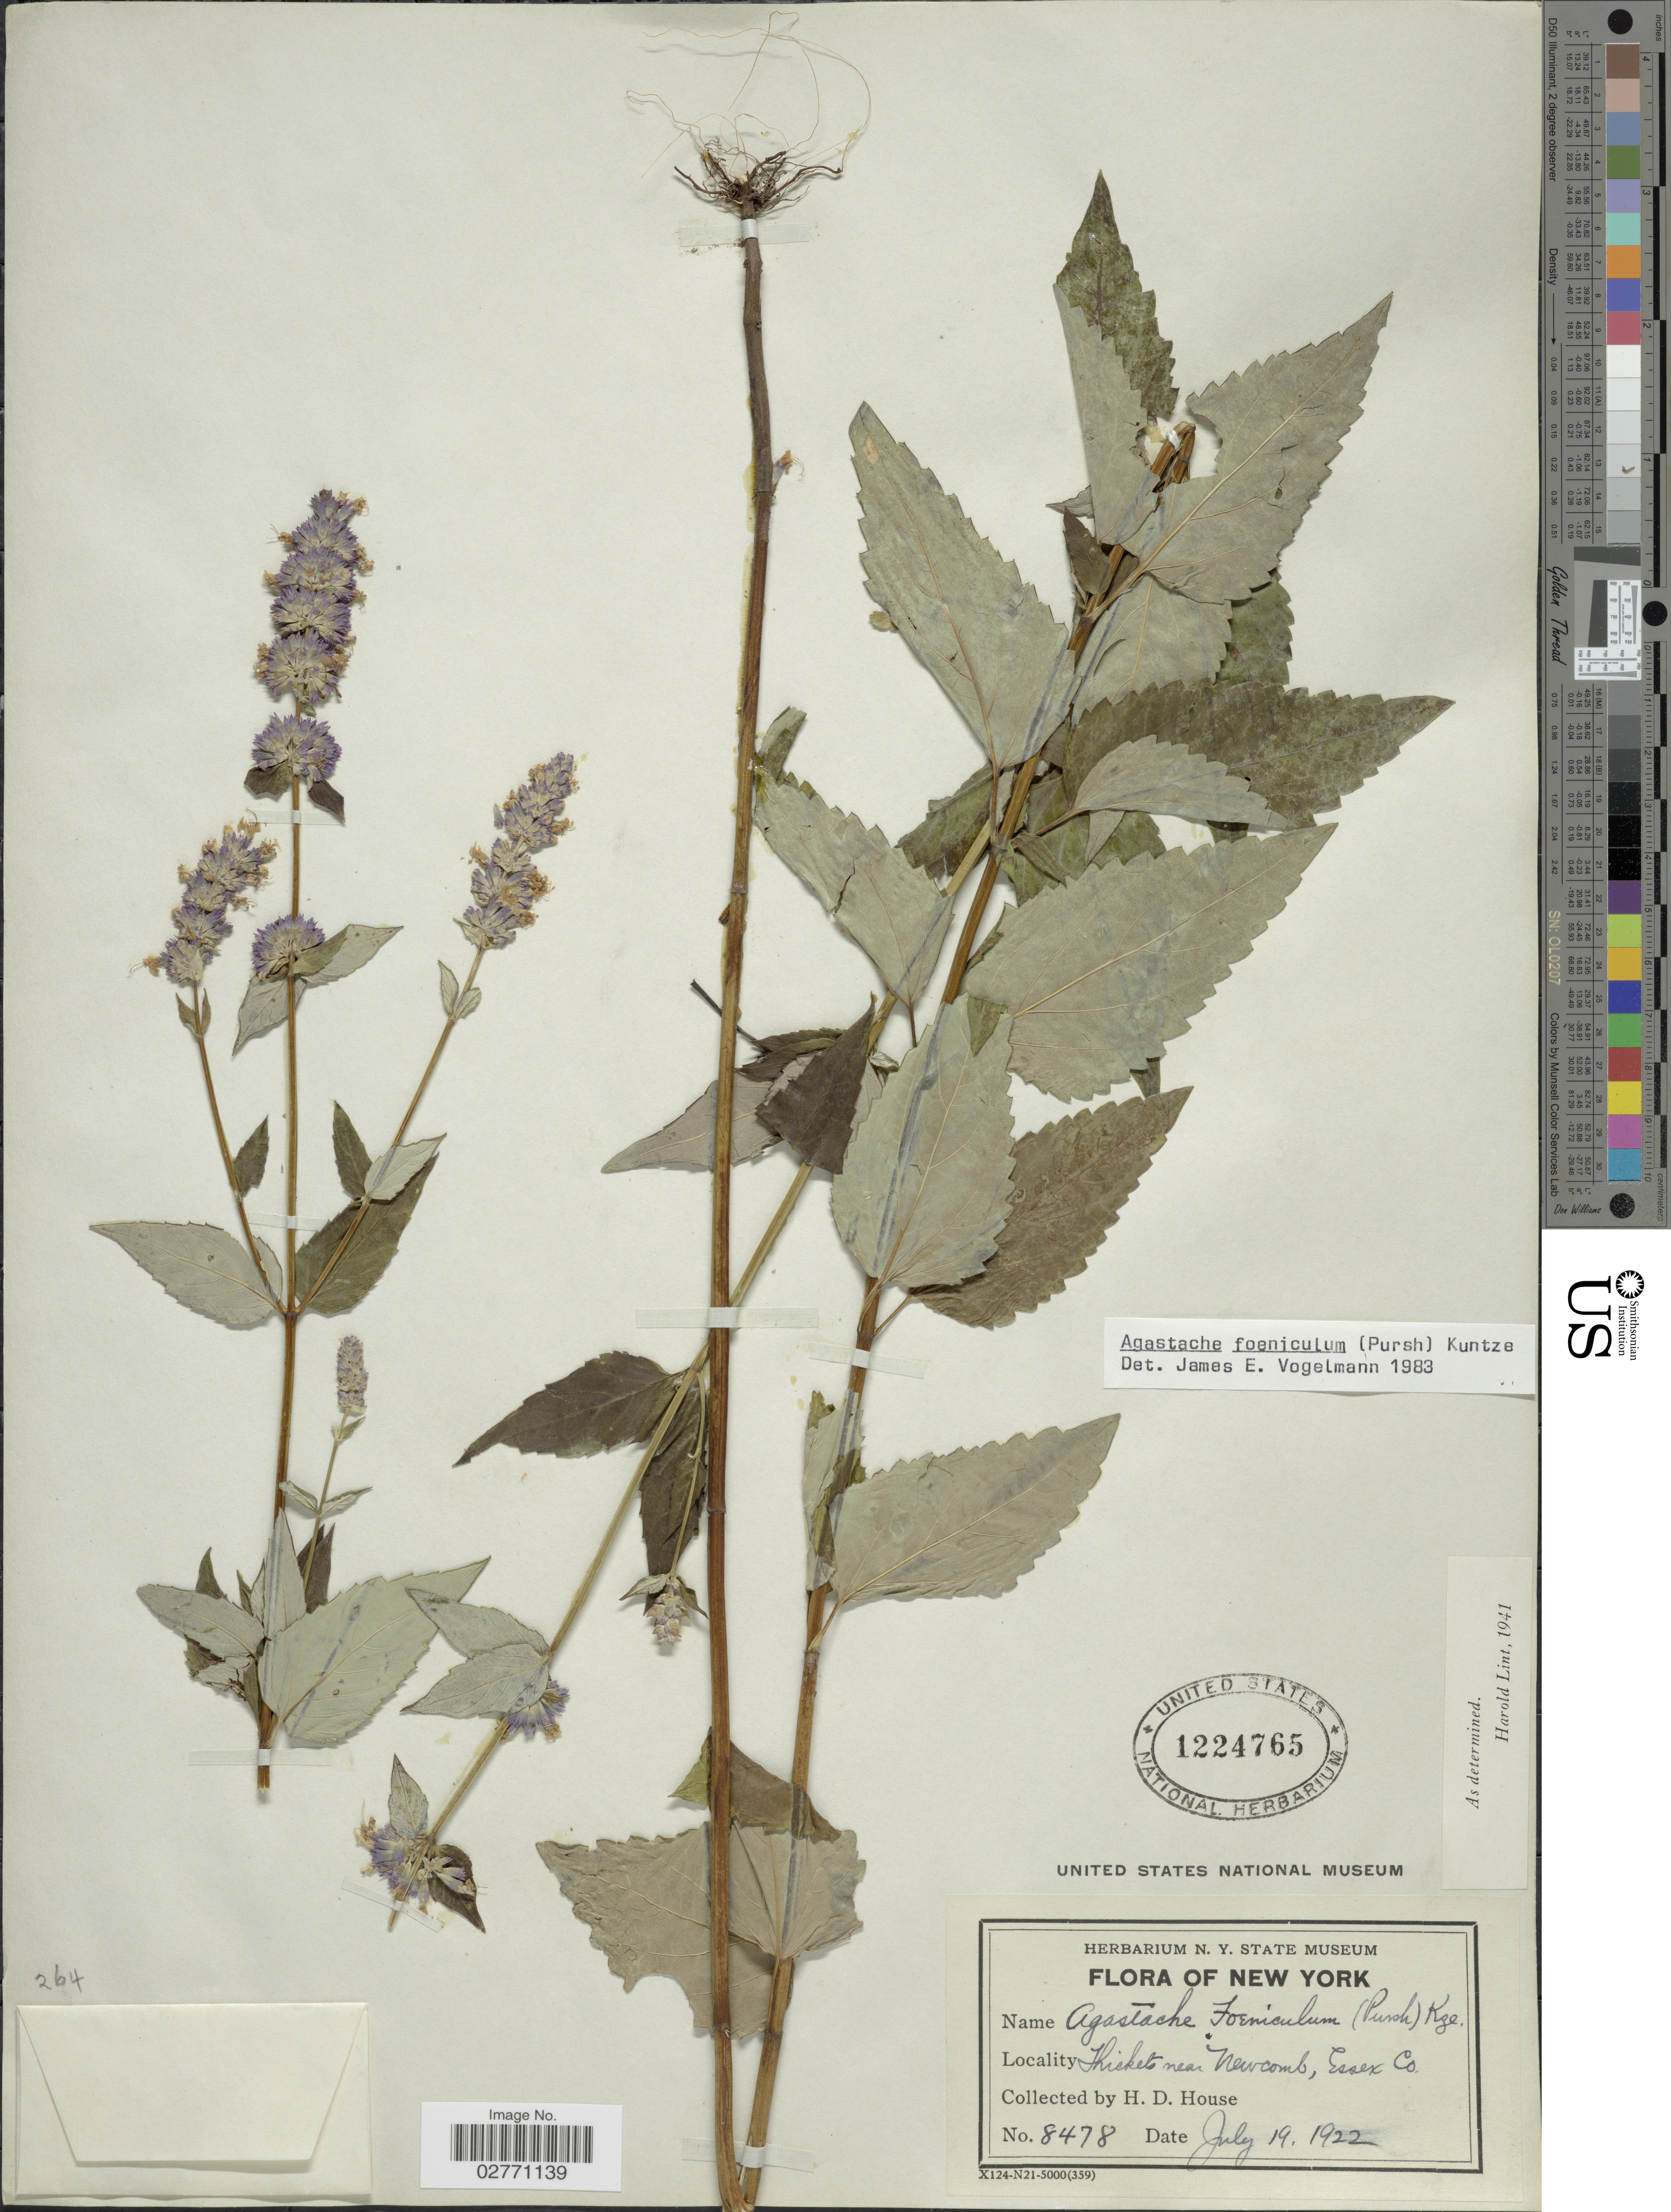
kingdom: Plantae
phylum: Tracheophyta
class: Magnoliopsida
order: Lamiales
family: Lamiaceae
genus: Agastache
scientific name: Agastache foeniculum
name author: (Pursh) Kuntze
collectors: H. D. House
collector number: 8478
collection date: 1922-07-19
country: United States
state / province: New York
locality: Thickets near Newcomb, Essex Co.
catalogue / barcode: US 1224765